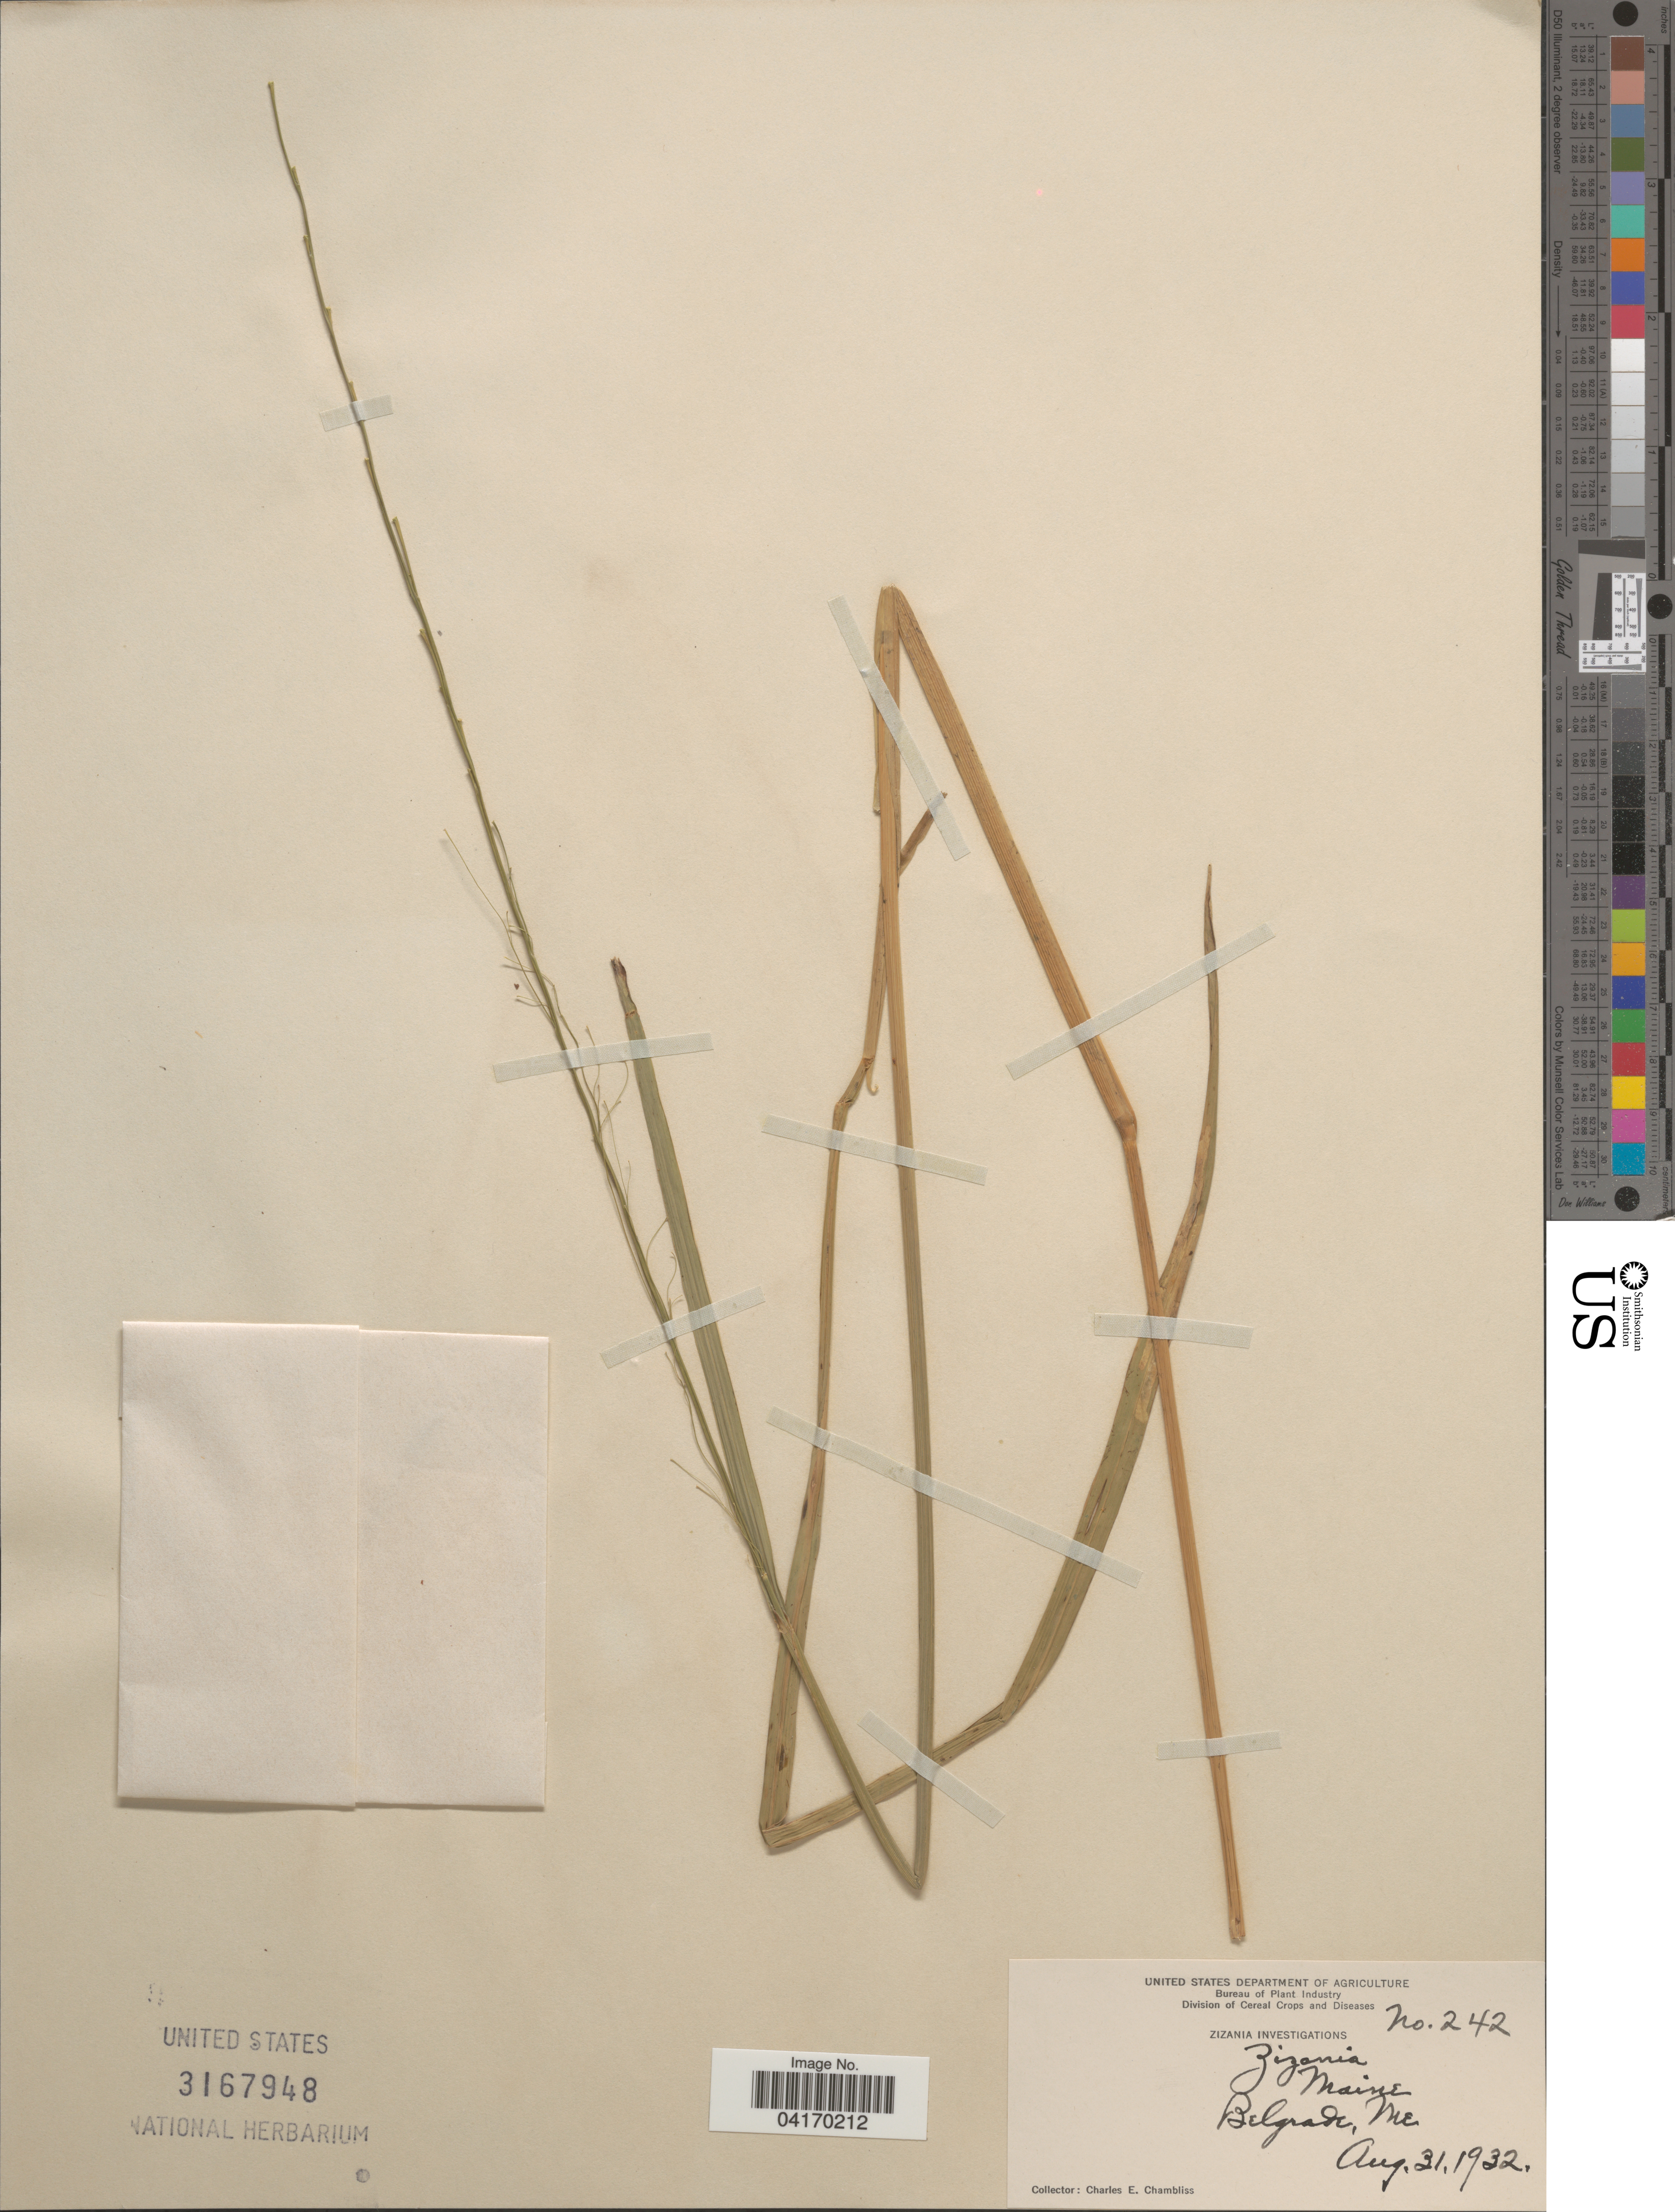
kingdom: Plantae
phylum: Tracheophyta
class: Liliopsida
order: Poales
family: Poaceae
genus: Zizania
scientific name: Zizania palustris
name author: L.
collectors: C. Chambliss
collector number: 242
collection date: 1932-08-31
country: United States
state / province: Maine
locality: Belgrade.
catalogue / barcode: US 3167948